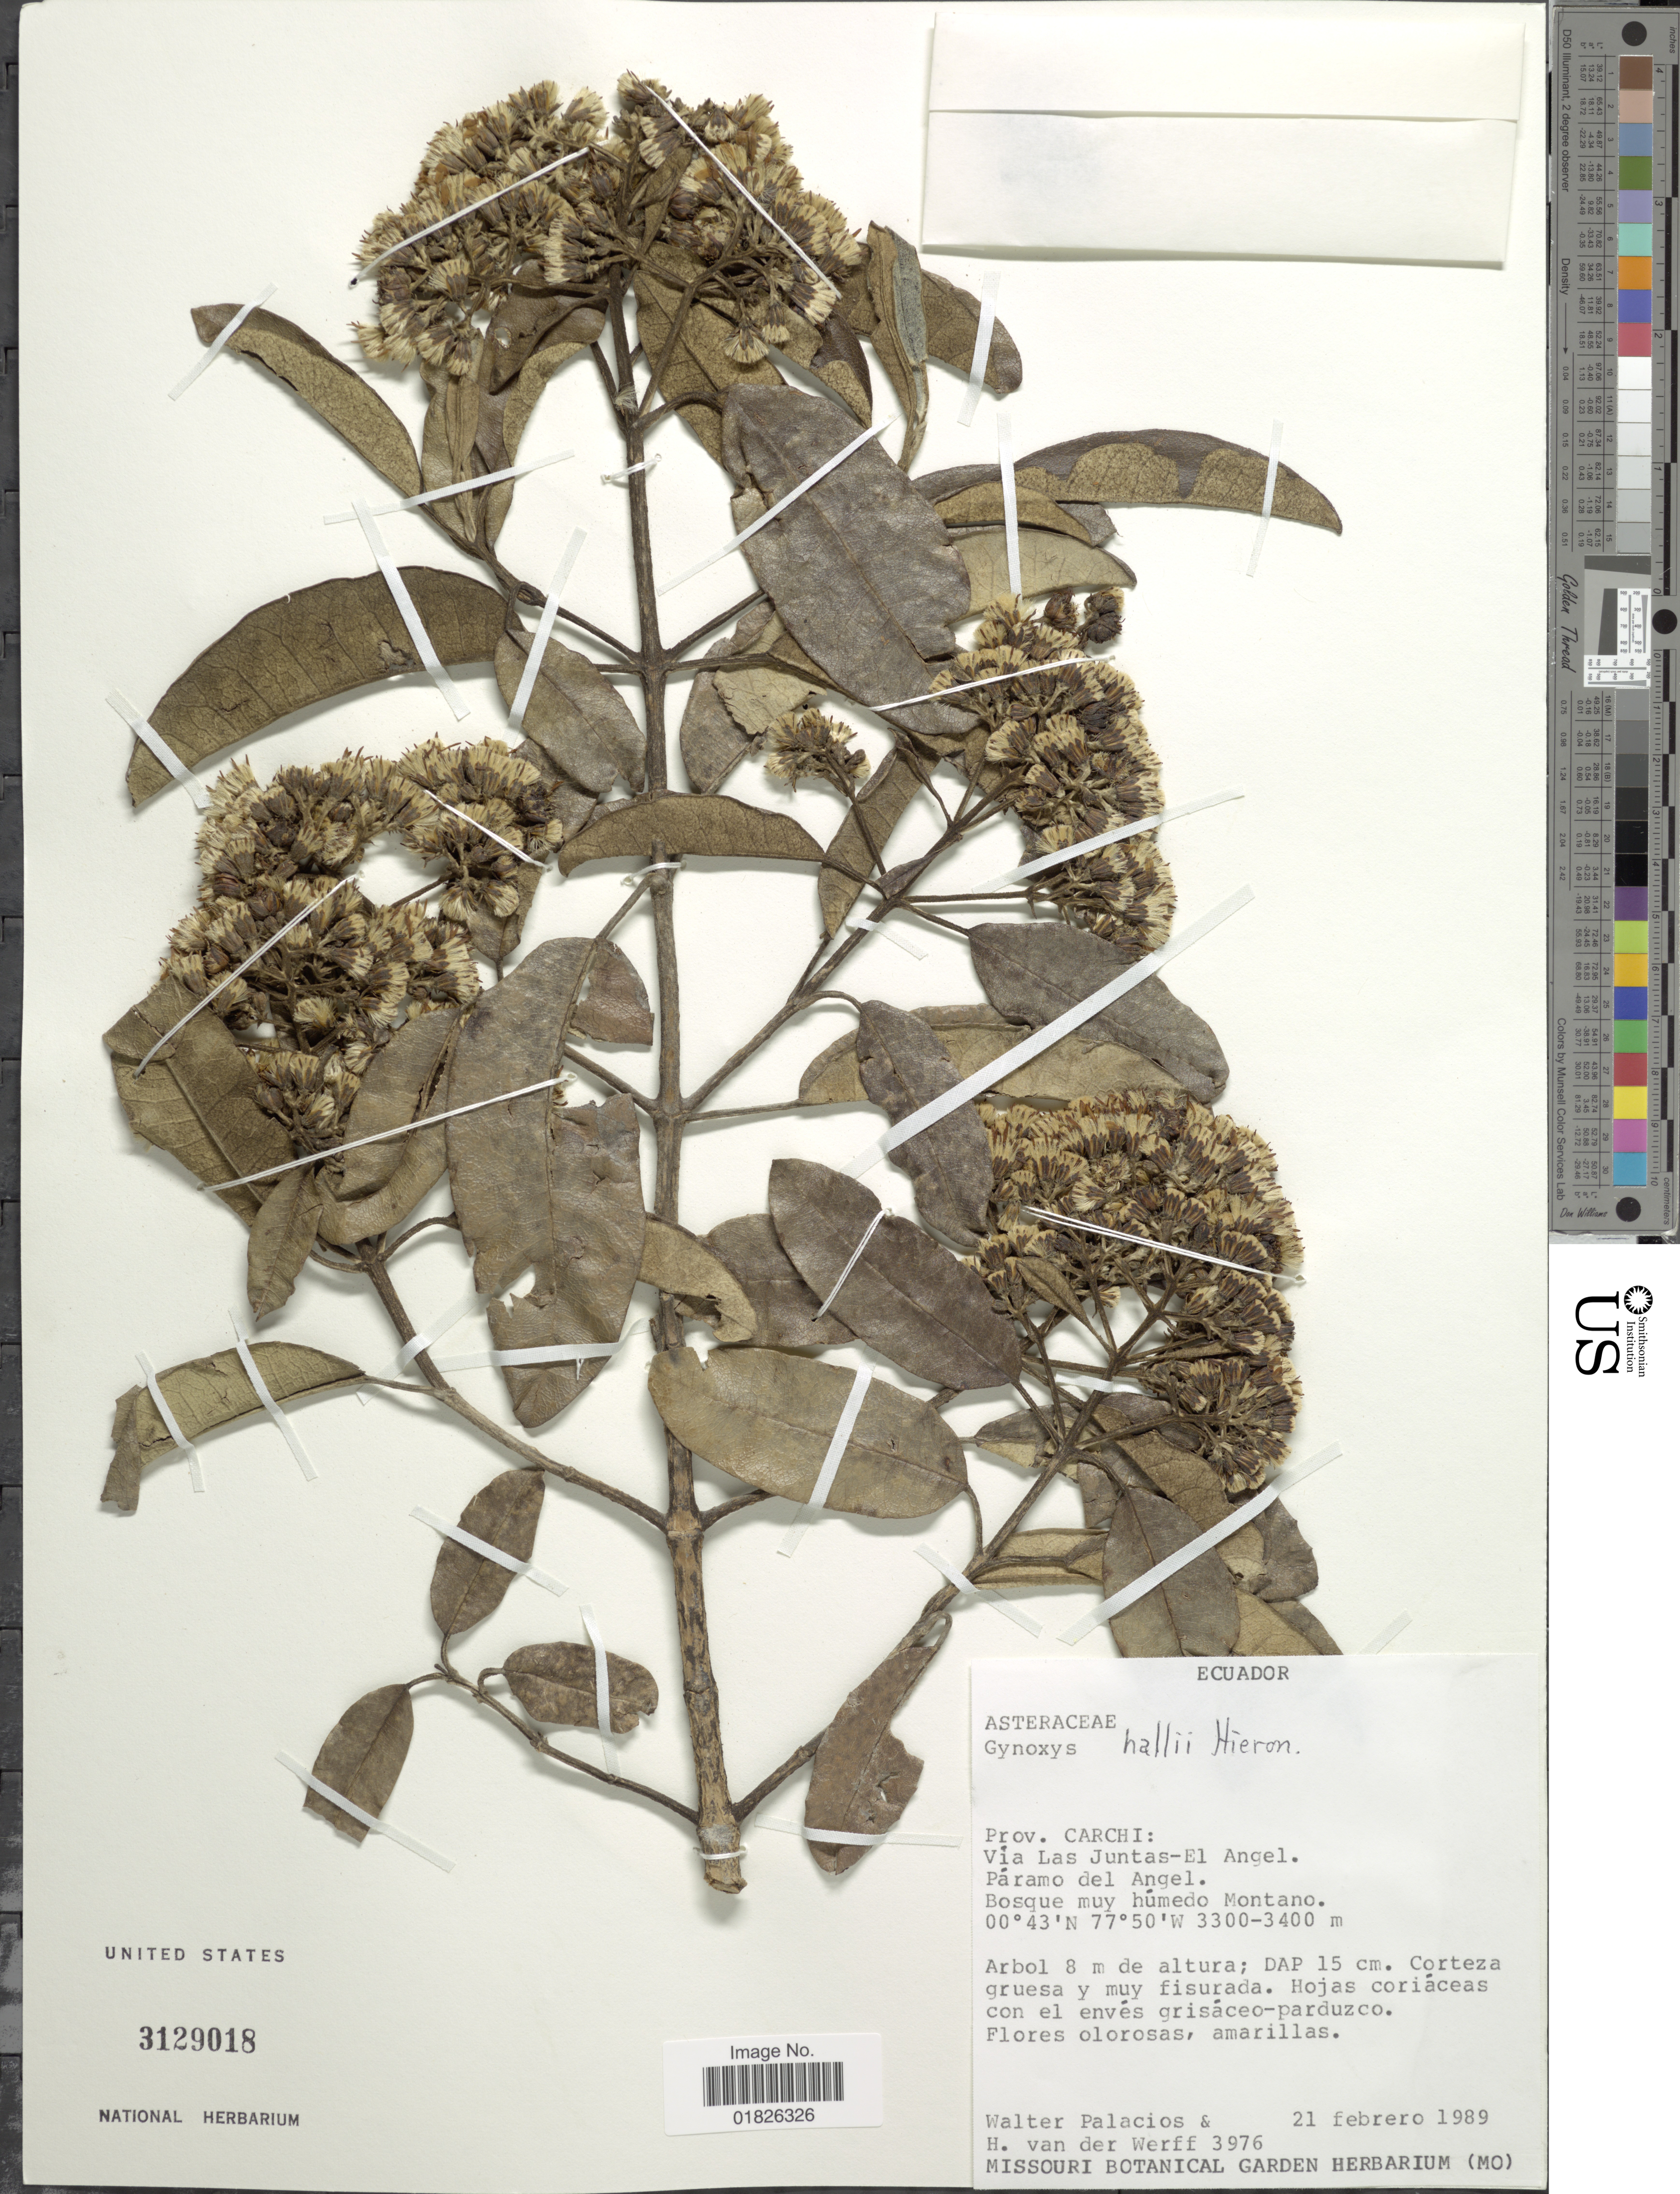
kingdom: Plantae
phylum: Tracheophyta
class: Magnoliopsida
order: Asterales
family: Asteraceae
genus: Gynoxys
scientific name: Gynoxys hallii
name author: Cass.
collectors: W. Palacios & H. van der Werff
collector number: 3976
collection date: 1989-02-21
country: Ecuador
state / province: Carchi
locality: Via Las Juntas-El Angels, Paramo del Angel.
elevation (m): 3300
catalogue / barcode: US 3129018